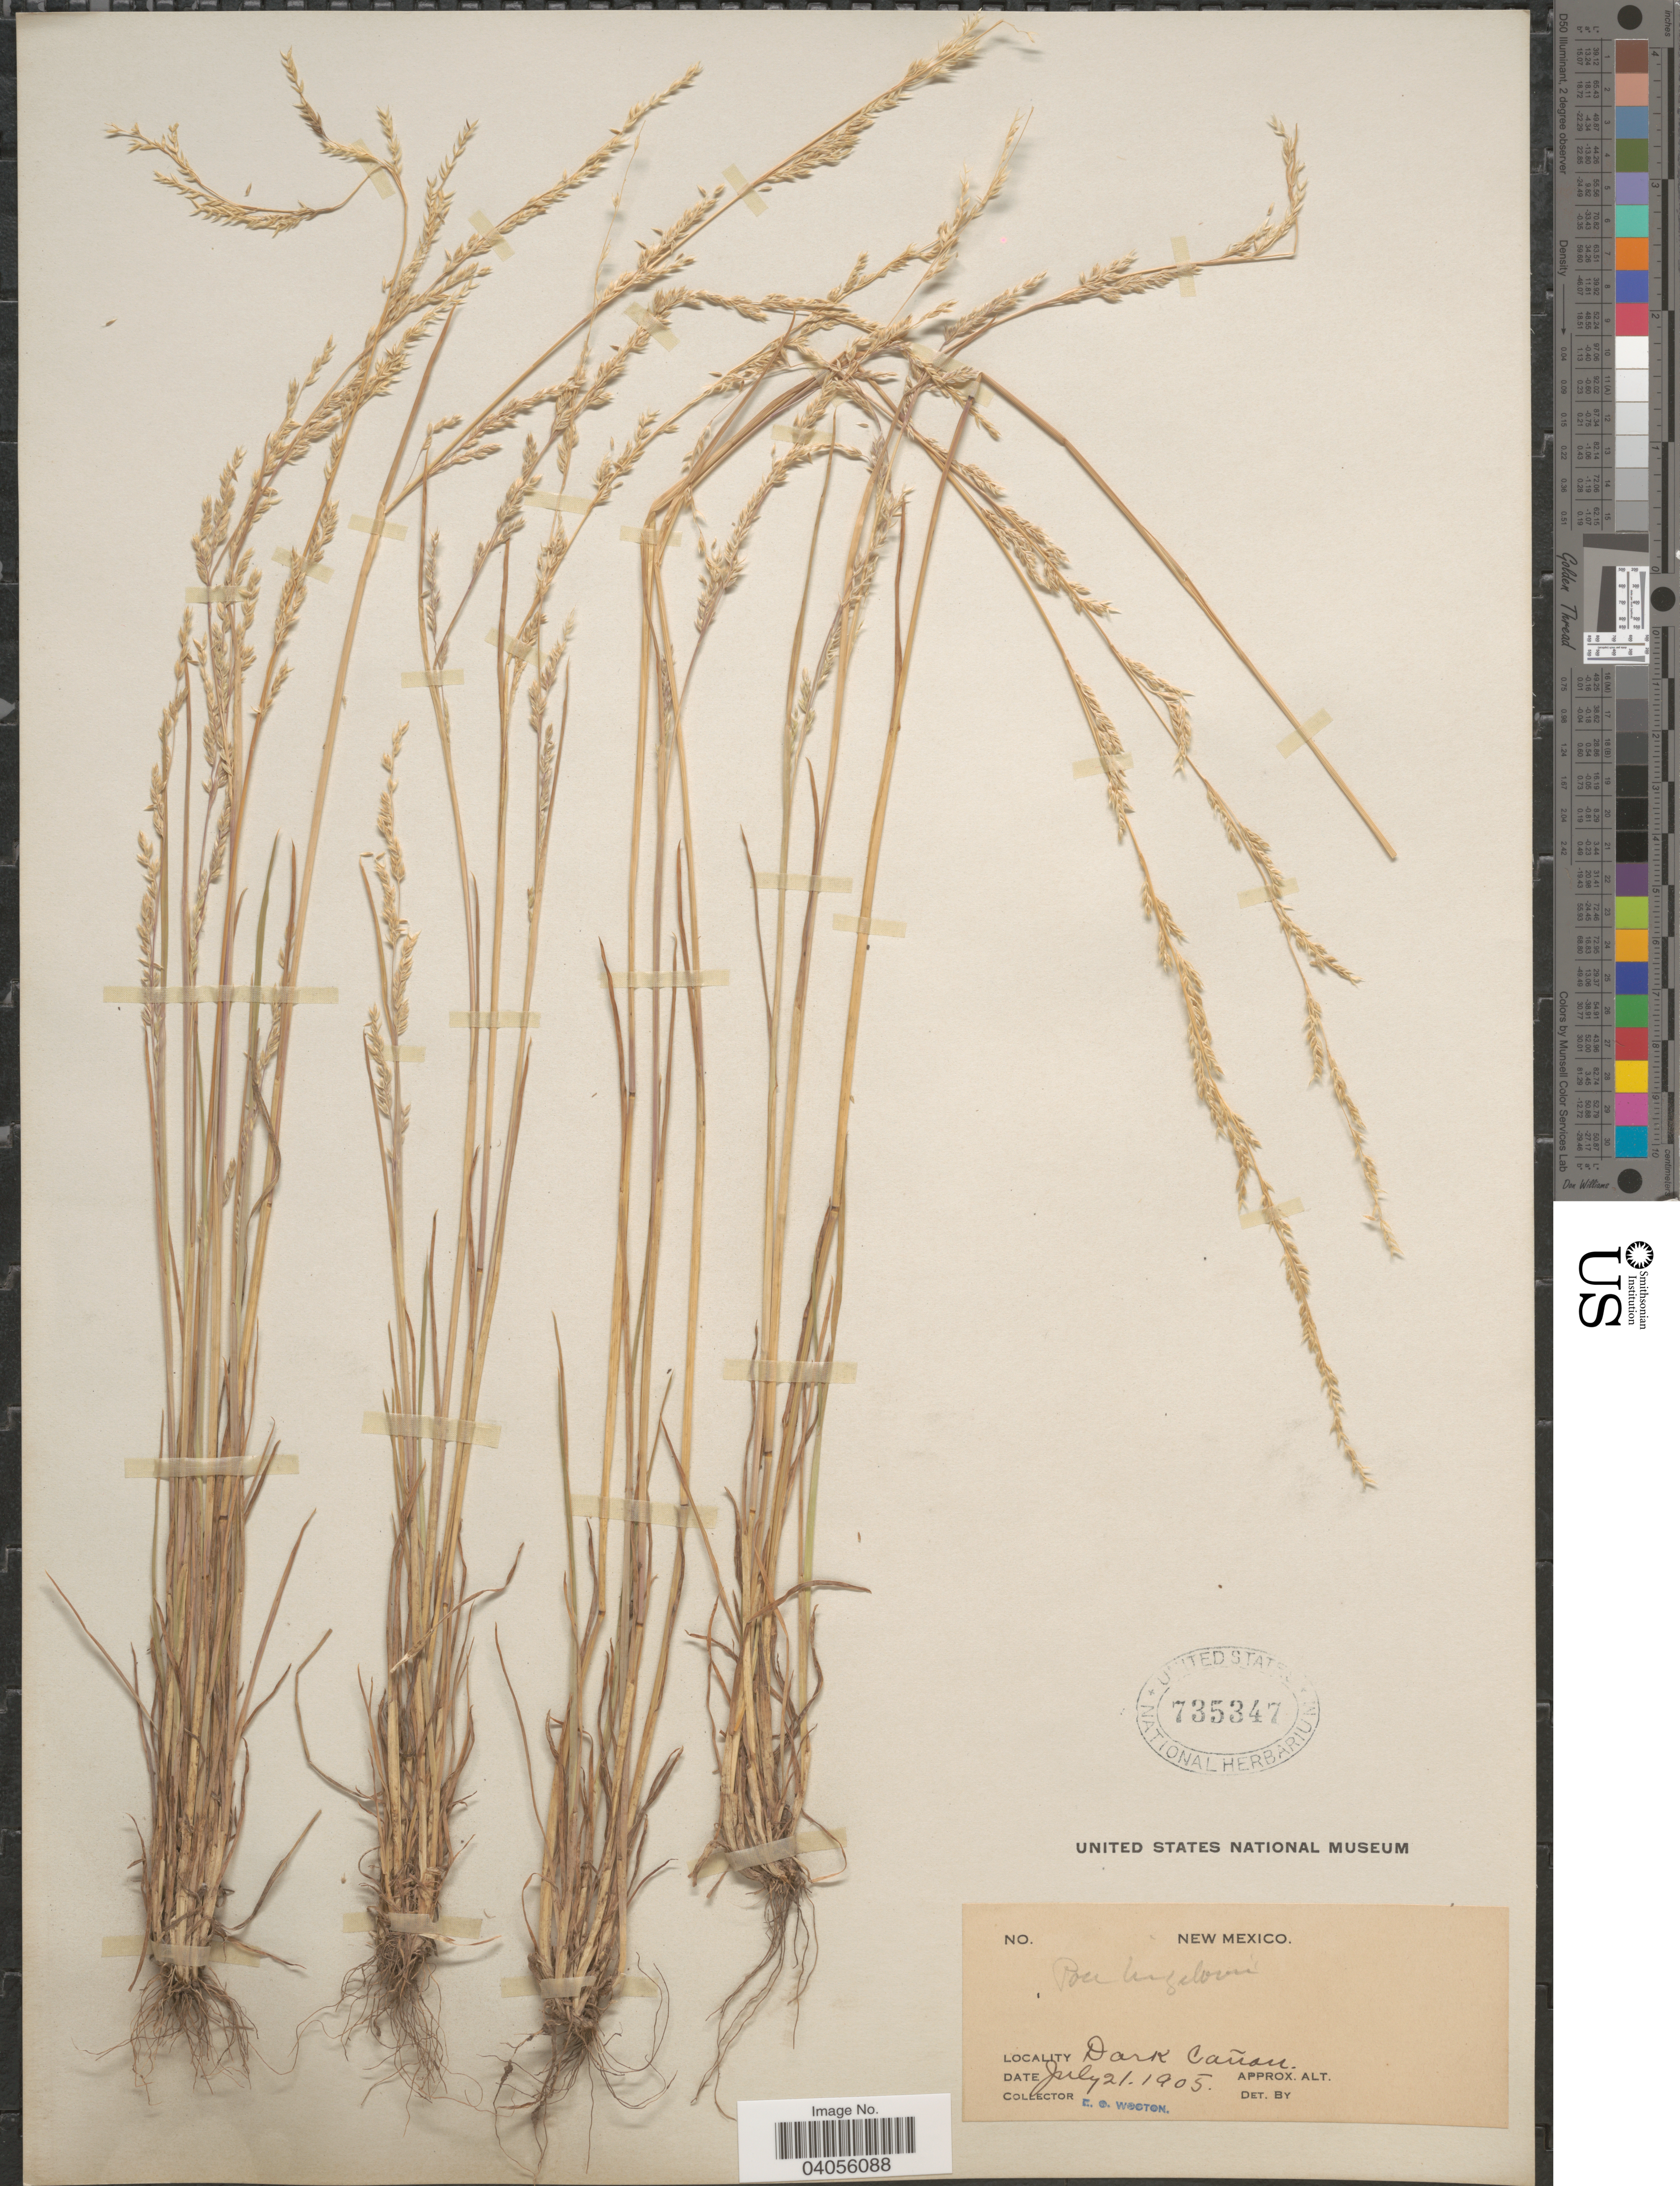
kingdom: Plantae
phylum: Tracheophyta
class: Liliopsida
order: Poales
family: Poaceae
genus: Poa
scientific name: Poa bigelovii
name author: Vasey & Scribn.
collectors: E. O. Wooton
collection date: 1905-07-21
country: United States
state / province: New Mexico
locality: Dark Cañon.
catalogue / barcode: US 735347